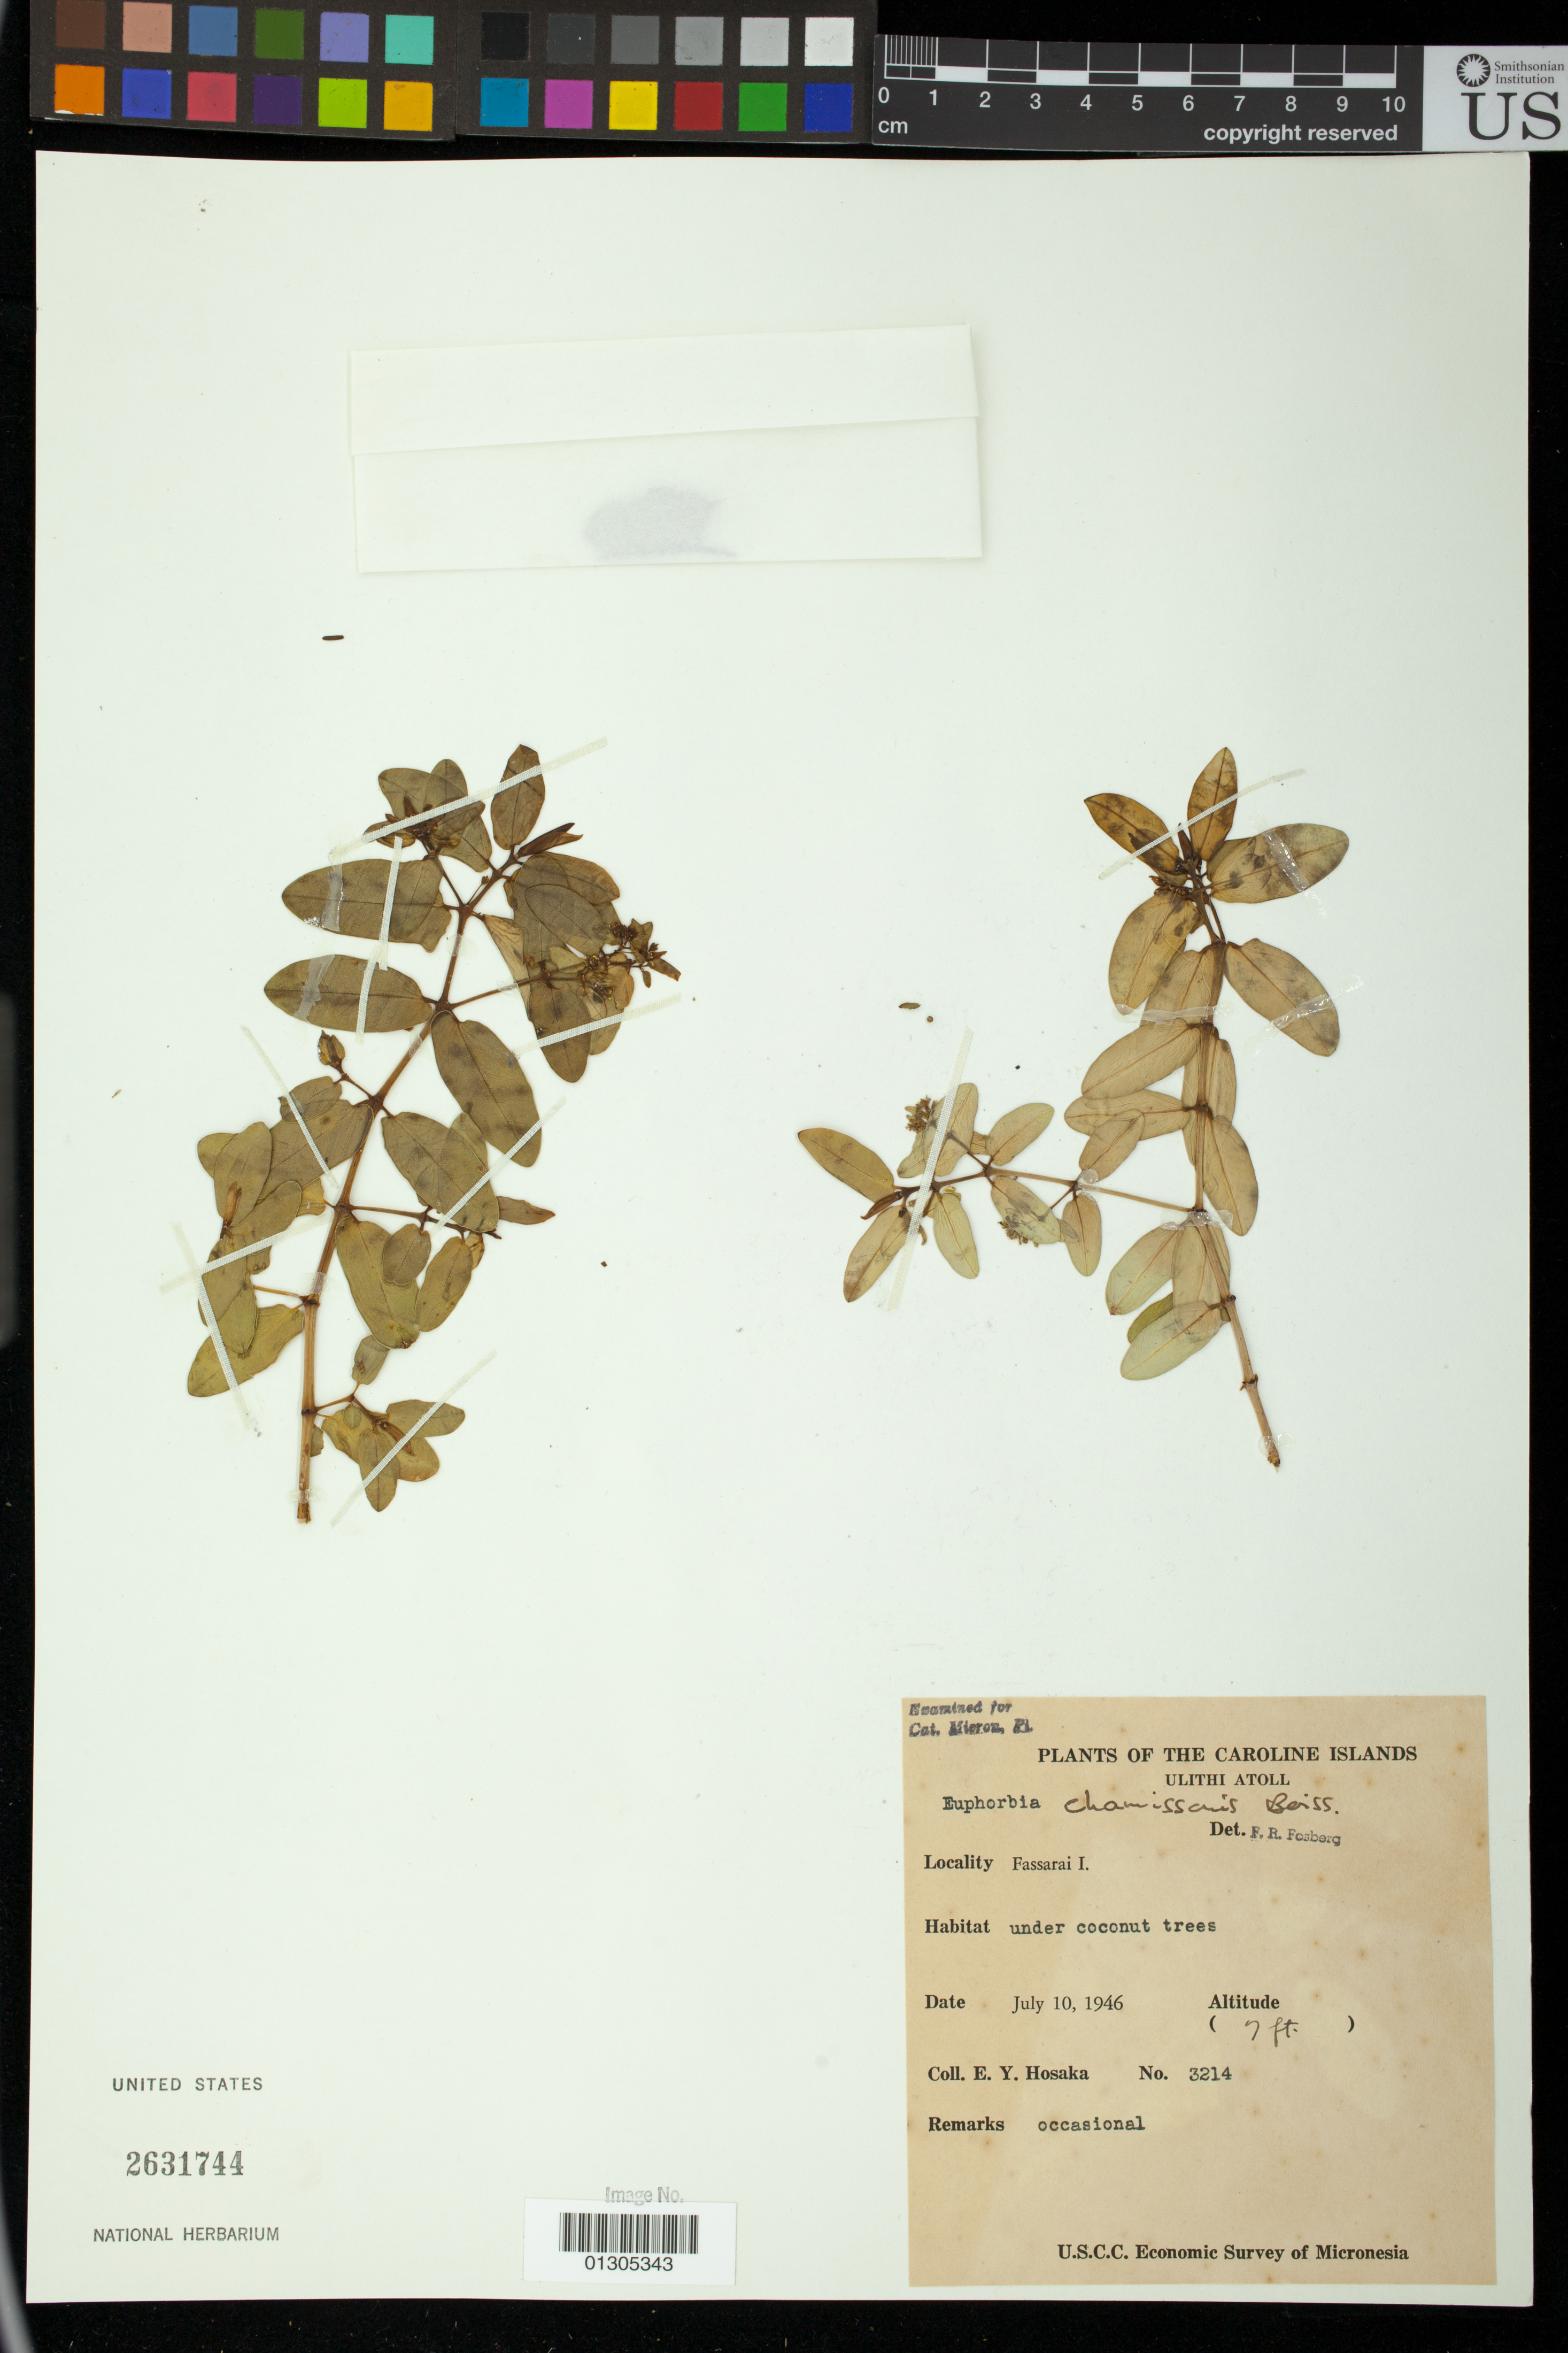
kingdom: Plantae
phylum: Tracheophyta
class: Magnoliopsida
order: Malpighiales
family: Euphorbiaceae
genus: Euphorbia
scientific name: Euphorbia chamissonis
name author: (Klotzsch ex Klotzsch & Garcke) Boiss.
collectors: E. Y. Hosaka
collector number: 3214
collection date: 1946-07-10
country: Micronesia, Federated States of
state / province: Yap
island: Ulithi Atoll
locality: Ulithi Atoll; Fassarai I.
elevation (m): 2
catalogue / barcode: US 2631744